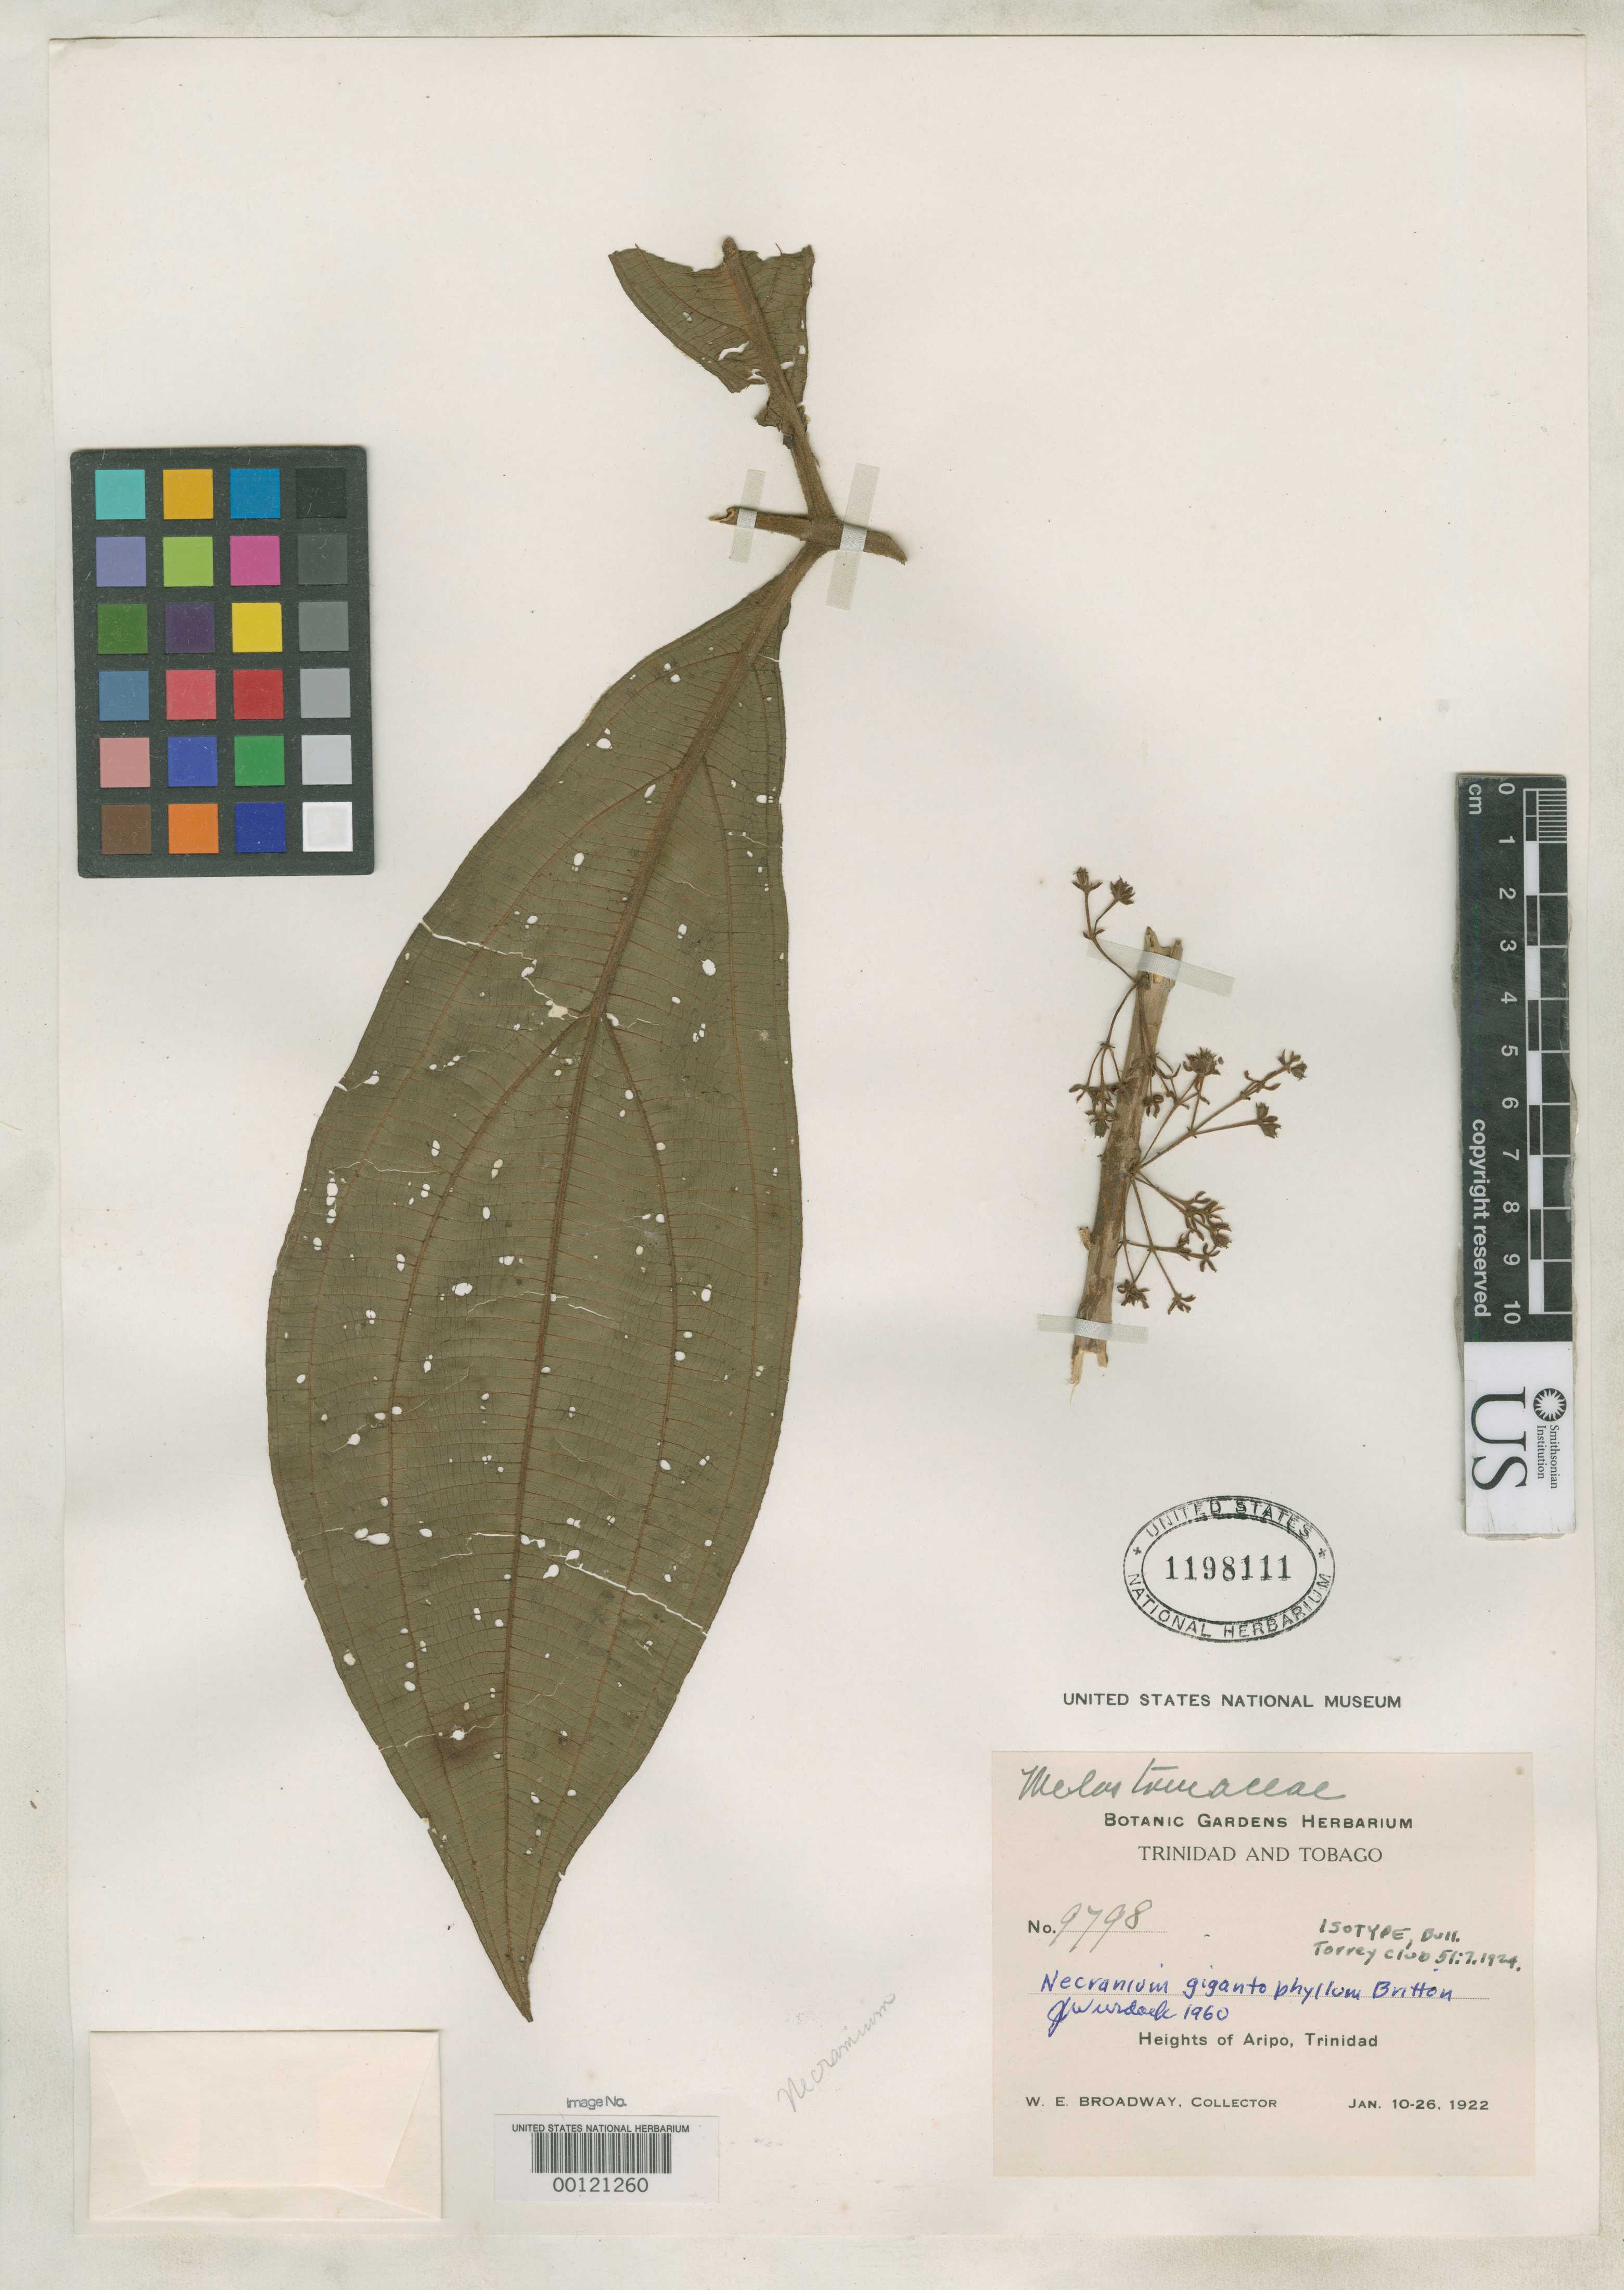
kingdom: Plantae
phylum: Tracheophyta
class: Magnoliopsida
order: Myrtales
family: Melastomataceae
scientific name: Necranium gigantophyllum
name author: Britton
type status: Isotype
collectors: W. E. Broadway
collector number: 9798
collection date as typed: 10 Jan 1922 to 26 Jan 1922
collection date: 1922-01-10/1922-01-26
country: Trinidad and Tobago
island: Trinidad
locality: Heights of Aripo, Trinidad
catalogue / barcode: US 1198111